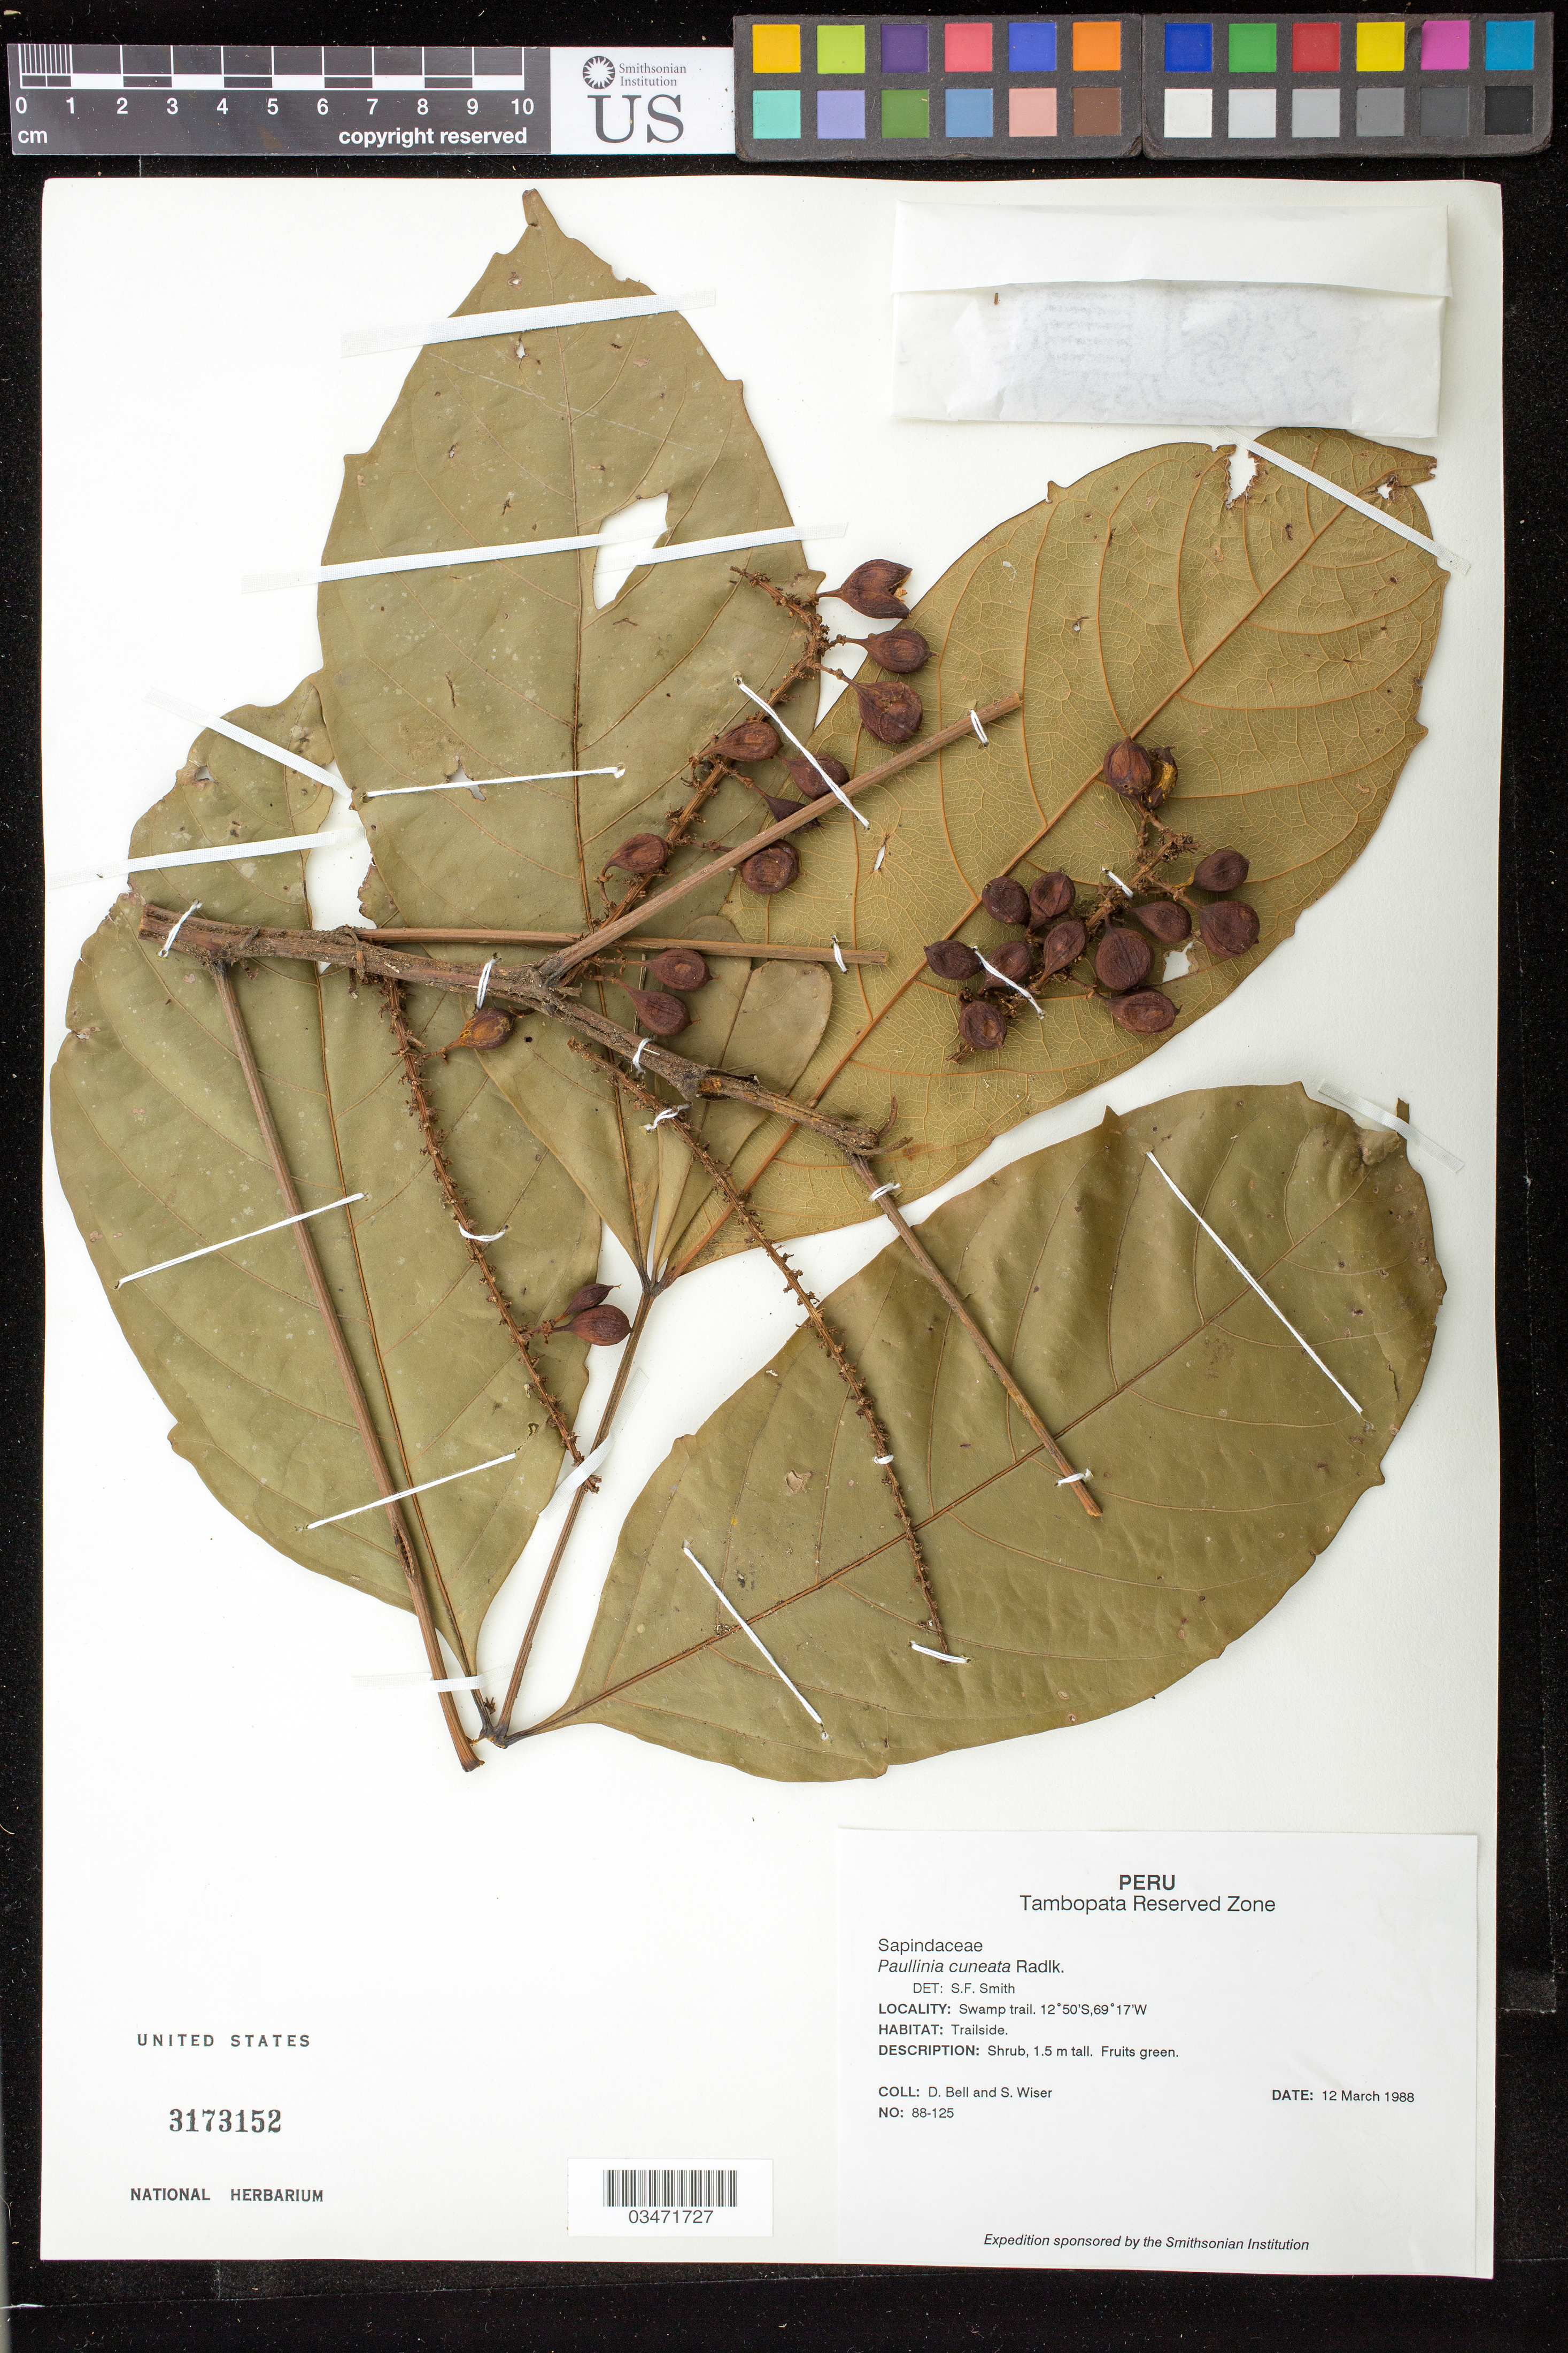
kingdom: Plantae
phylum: Tracheophyta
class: Magnoliopsida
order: Sapindales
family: Sapindaceae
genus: Paullinia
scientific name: Paullinia cuneata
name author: Radlk.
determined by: Acevedo-Rodriguez, P., (US), Smithsonian Institution - National Museum of Natural History (UNITED STATES)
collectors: D. A. Bell & S. Wiser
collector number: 88-125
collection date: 1988-03-12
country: Peru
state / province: Madre de Dios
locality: Tambopata Reserved Zone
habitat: Swamp trail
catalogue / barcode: US 3173152